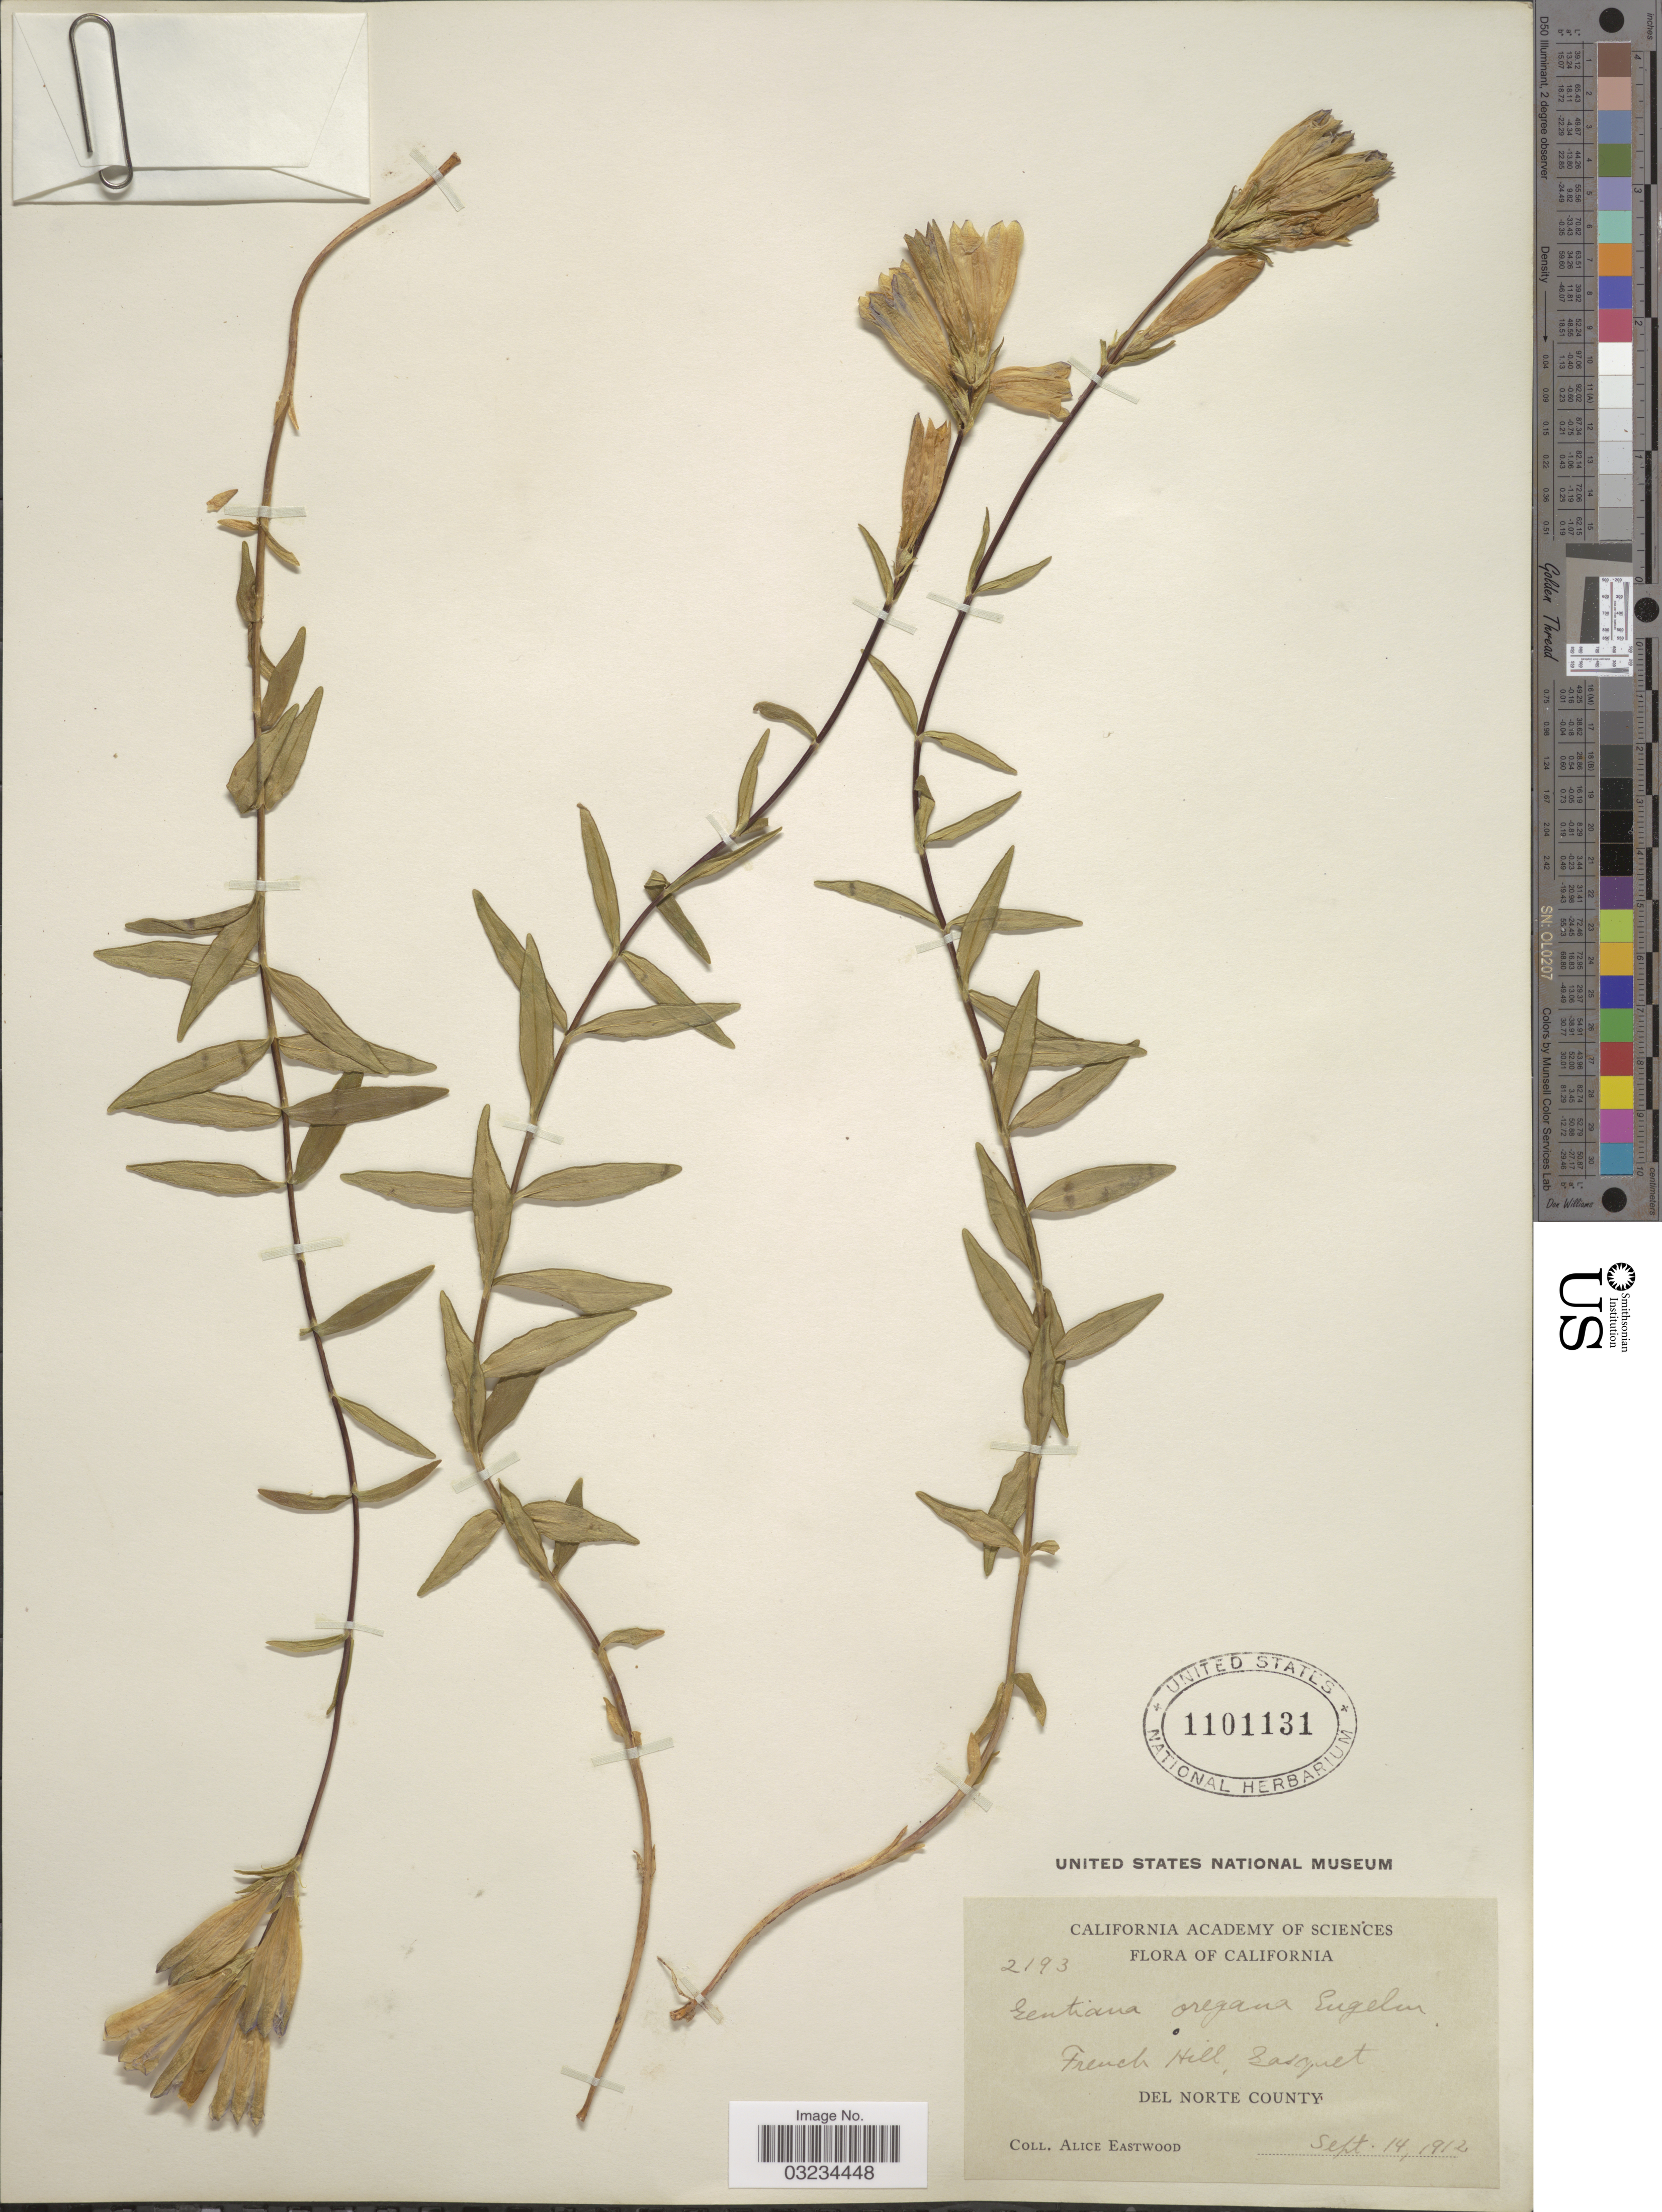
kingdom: Plantae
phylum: Tracheophyta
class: Magnoliopsida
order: Gentianales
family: Gentianaceae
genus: Gentiana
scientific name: Gentiana oregana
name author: Engelm. ex A. Gray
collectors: A. Eastwood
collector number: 2193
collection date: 1912-09-14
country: United States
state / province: California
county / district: Del Norte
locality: French Hill, Gasquet. Del Norte County.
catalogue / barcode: US 1101131